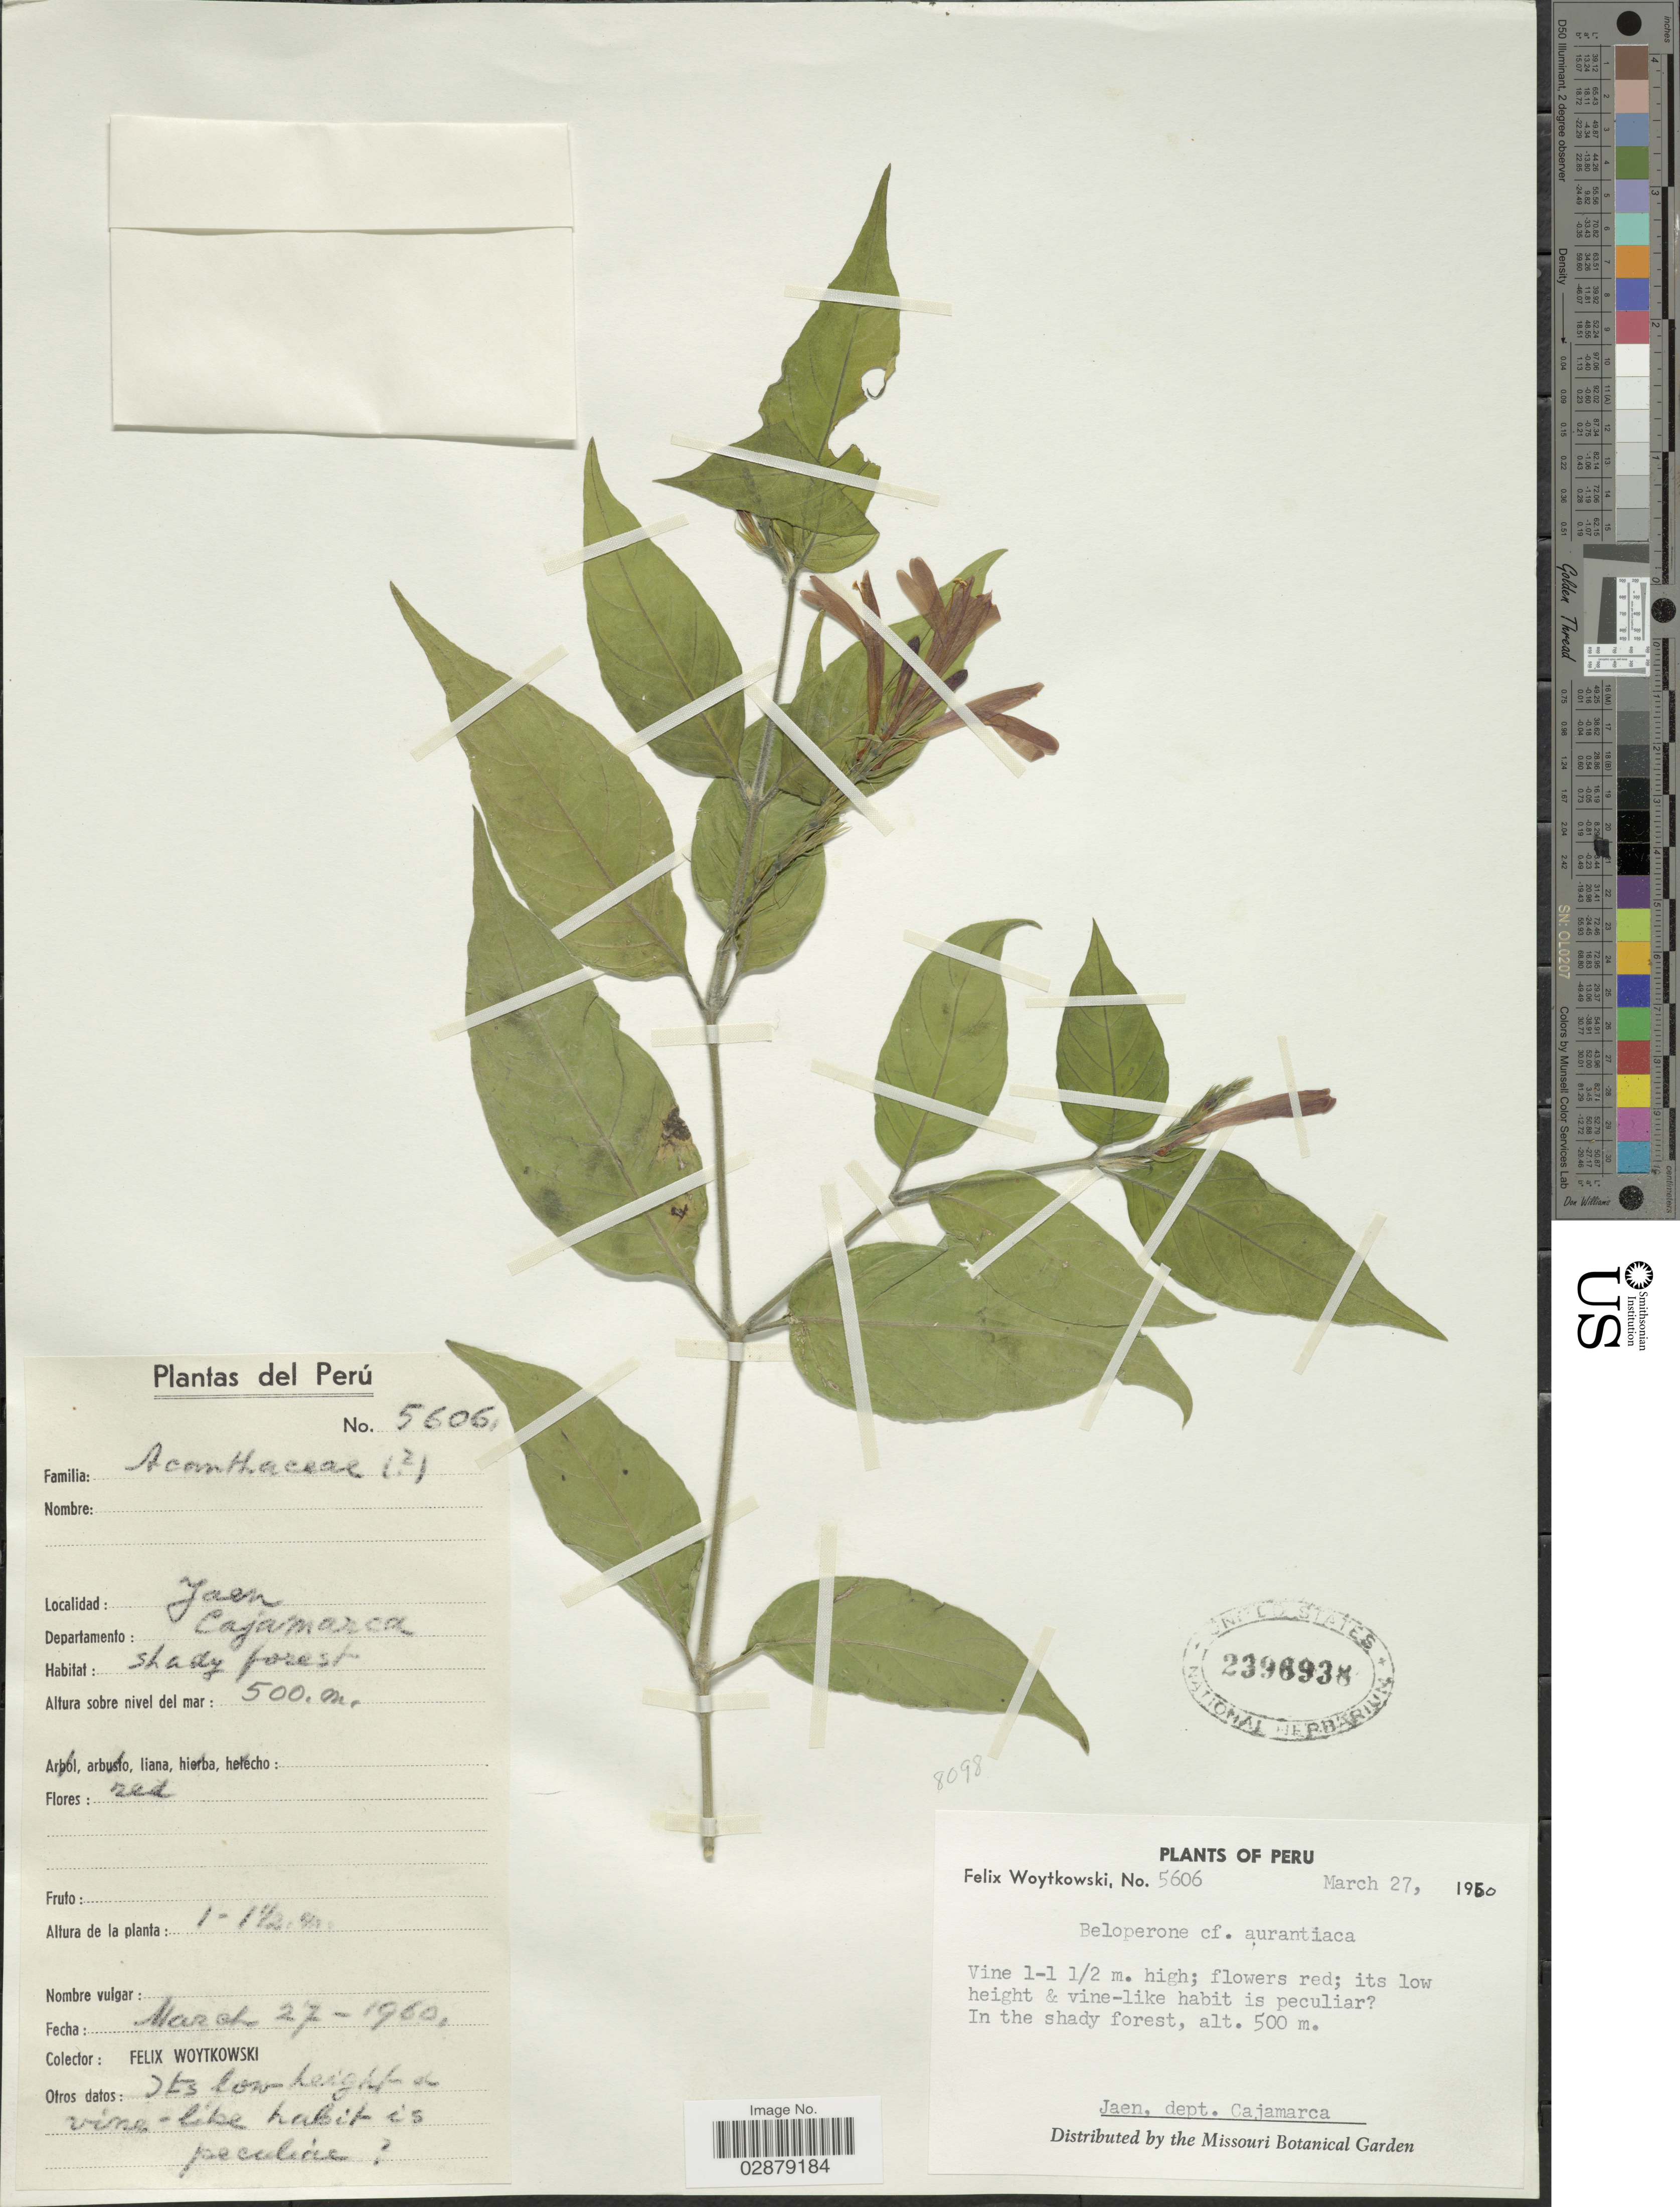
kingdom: Plantae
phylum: Tracheophyta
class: Magnoliopsida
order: Lamiales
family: Acanthaceae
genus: Justicia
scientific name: Justicia hookeriana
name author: T. Anderson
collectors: F. Woytkowski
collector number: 5606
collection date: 1950-03-27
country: Peru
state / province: Cajamarca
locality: Jaen, Departamento: Cajamarca.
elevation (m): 500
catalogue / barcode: US 2396938